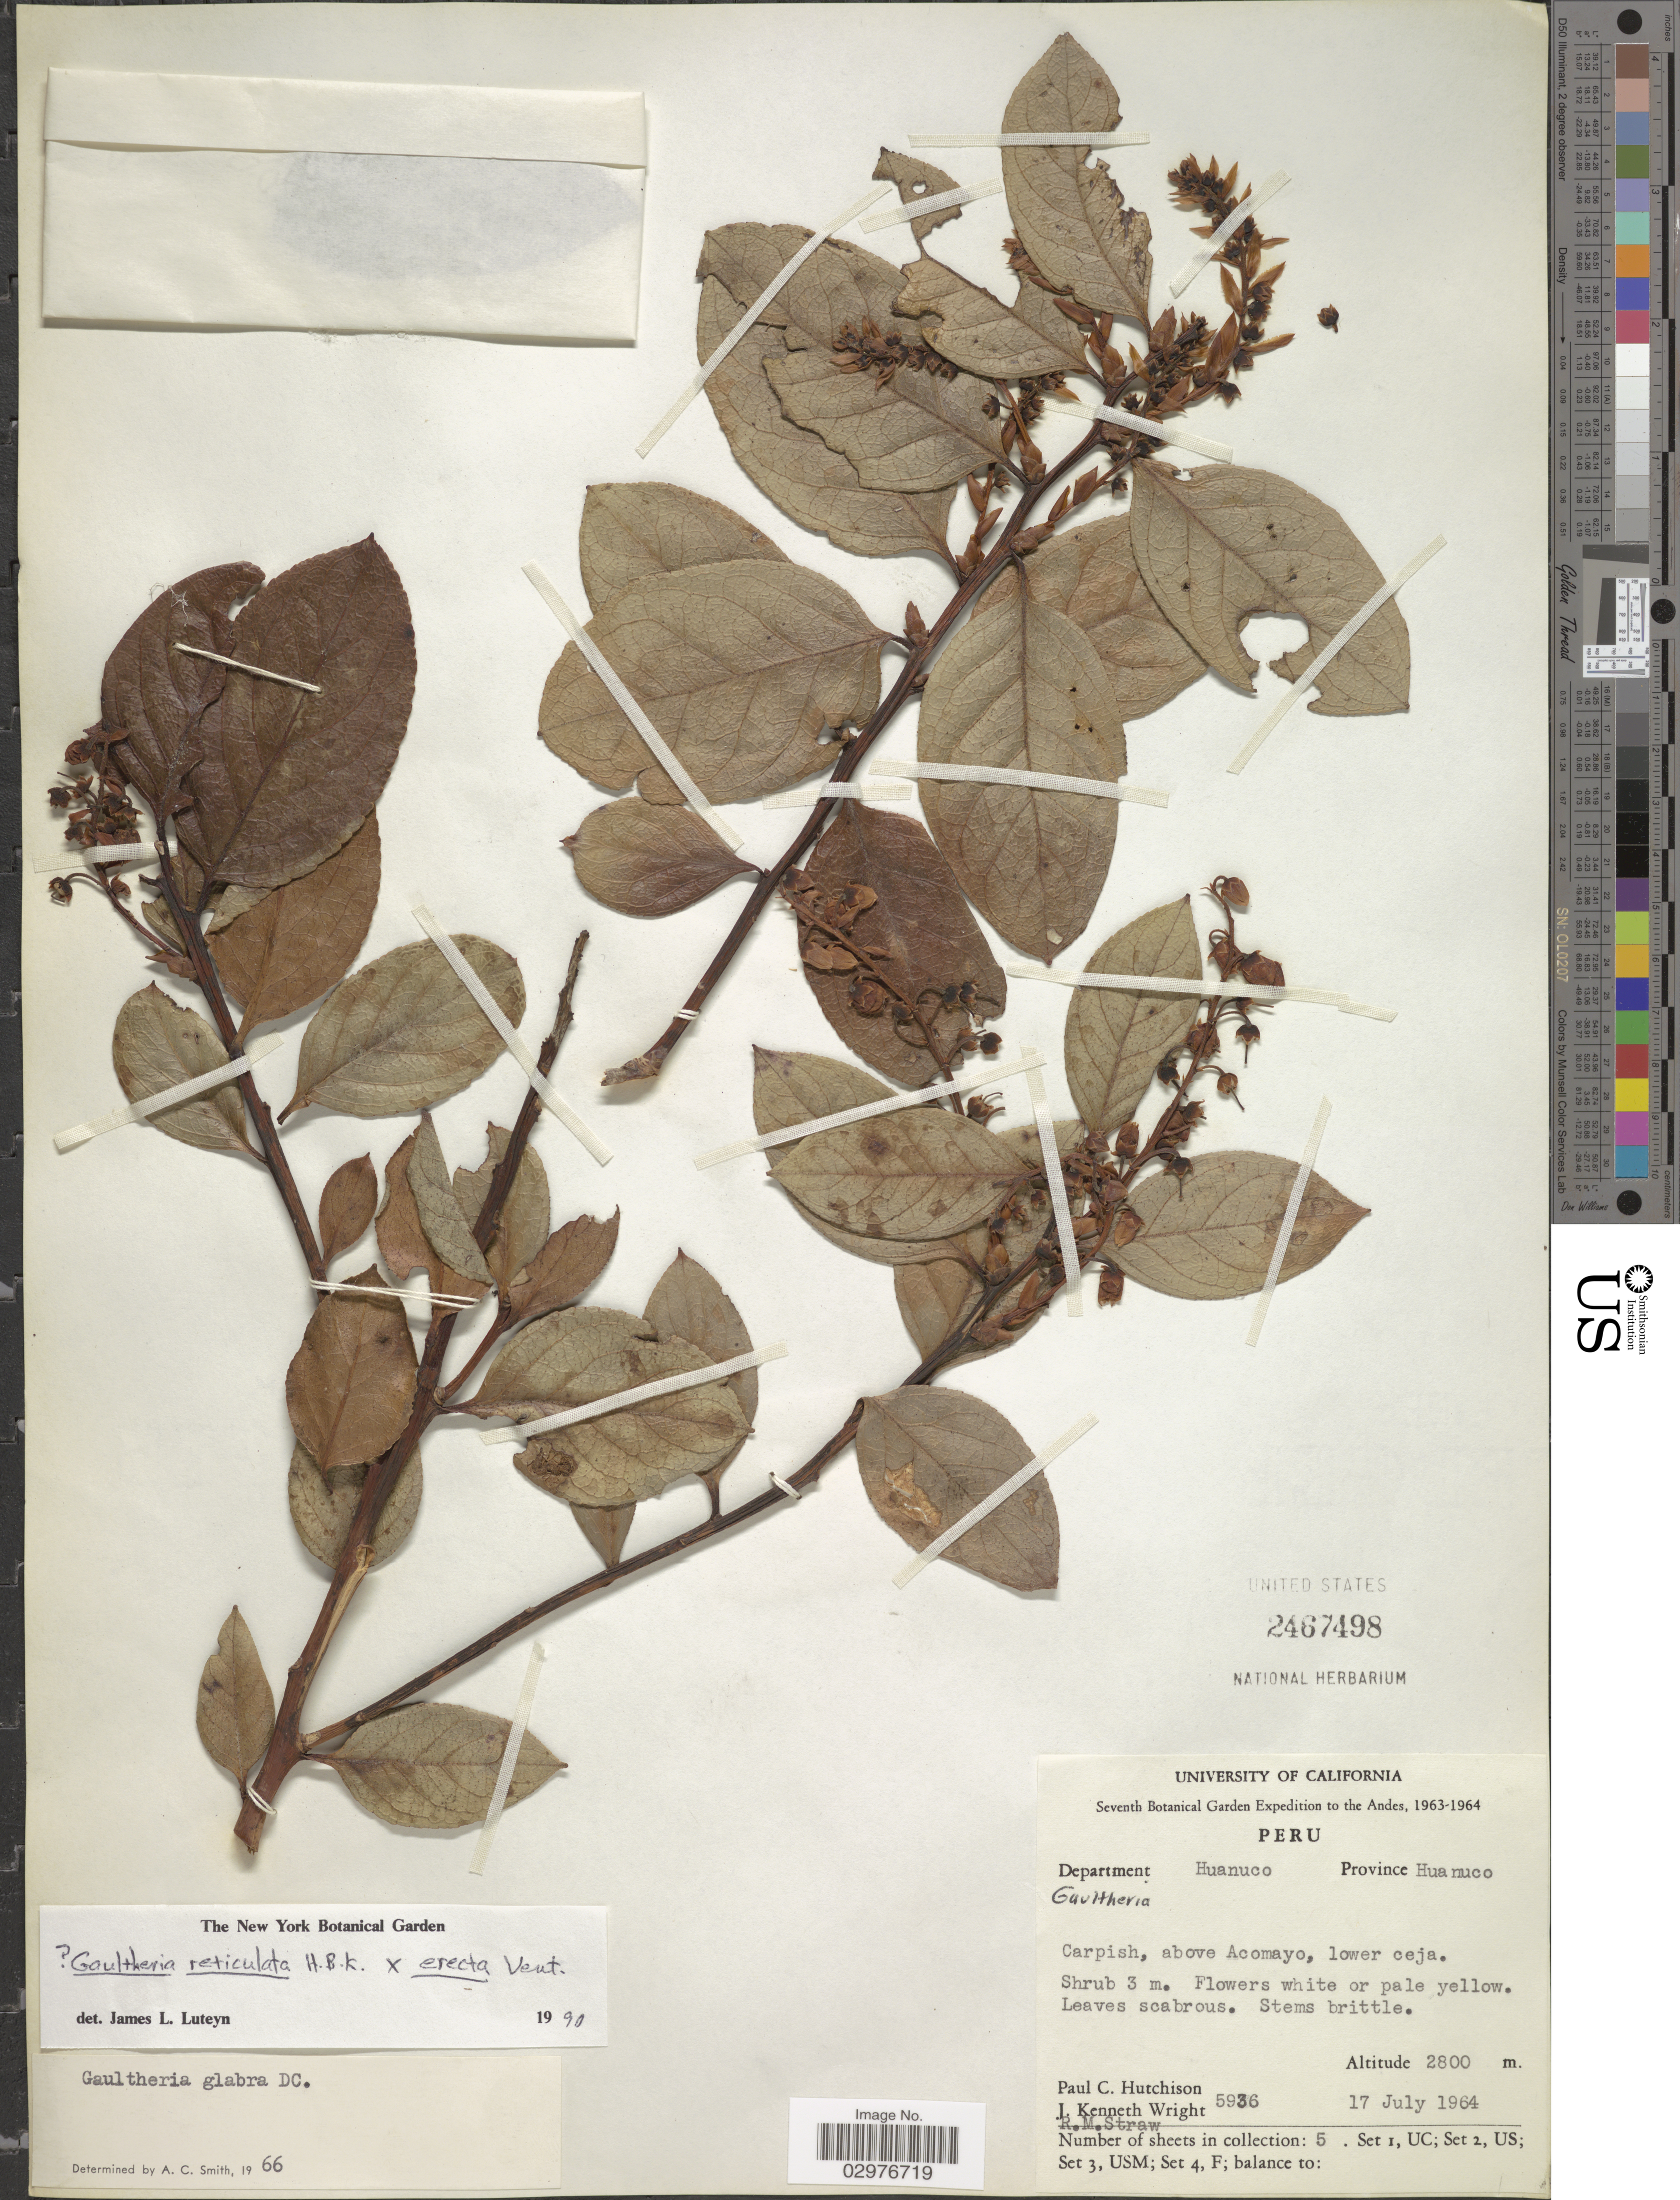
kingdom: Plantae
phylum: Tracheophyta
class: Magnoliopsida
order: Ericales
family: Ericaceae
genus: Gaultheria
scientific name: Gaultheria reticulata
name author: Kunth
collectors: P. C. Hutchison, J. K. Wright & R. M. Straw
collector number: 5936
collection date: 1964-07-17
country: Peru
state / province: Huánuco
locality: Andes. Department Huanuco. Province Huanuco. Carpish, above Acomayo, lower ceja.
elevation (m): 2800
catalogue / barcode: US 2467498